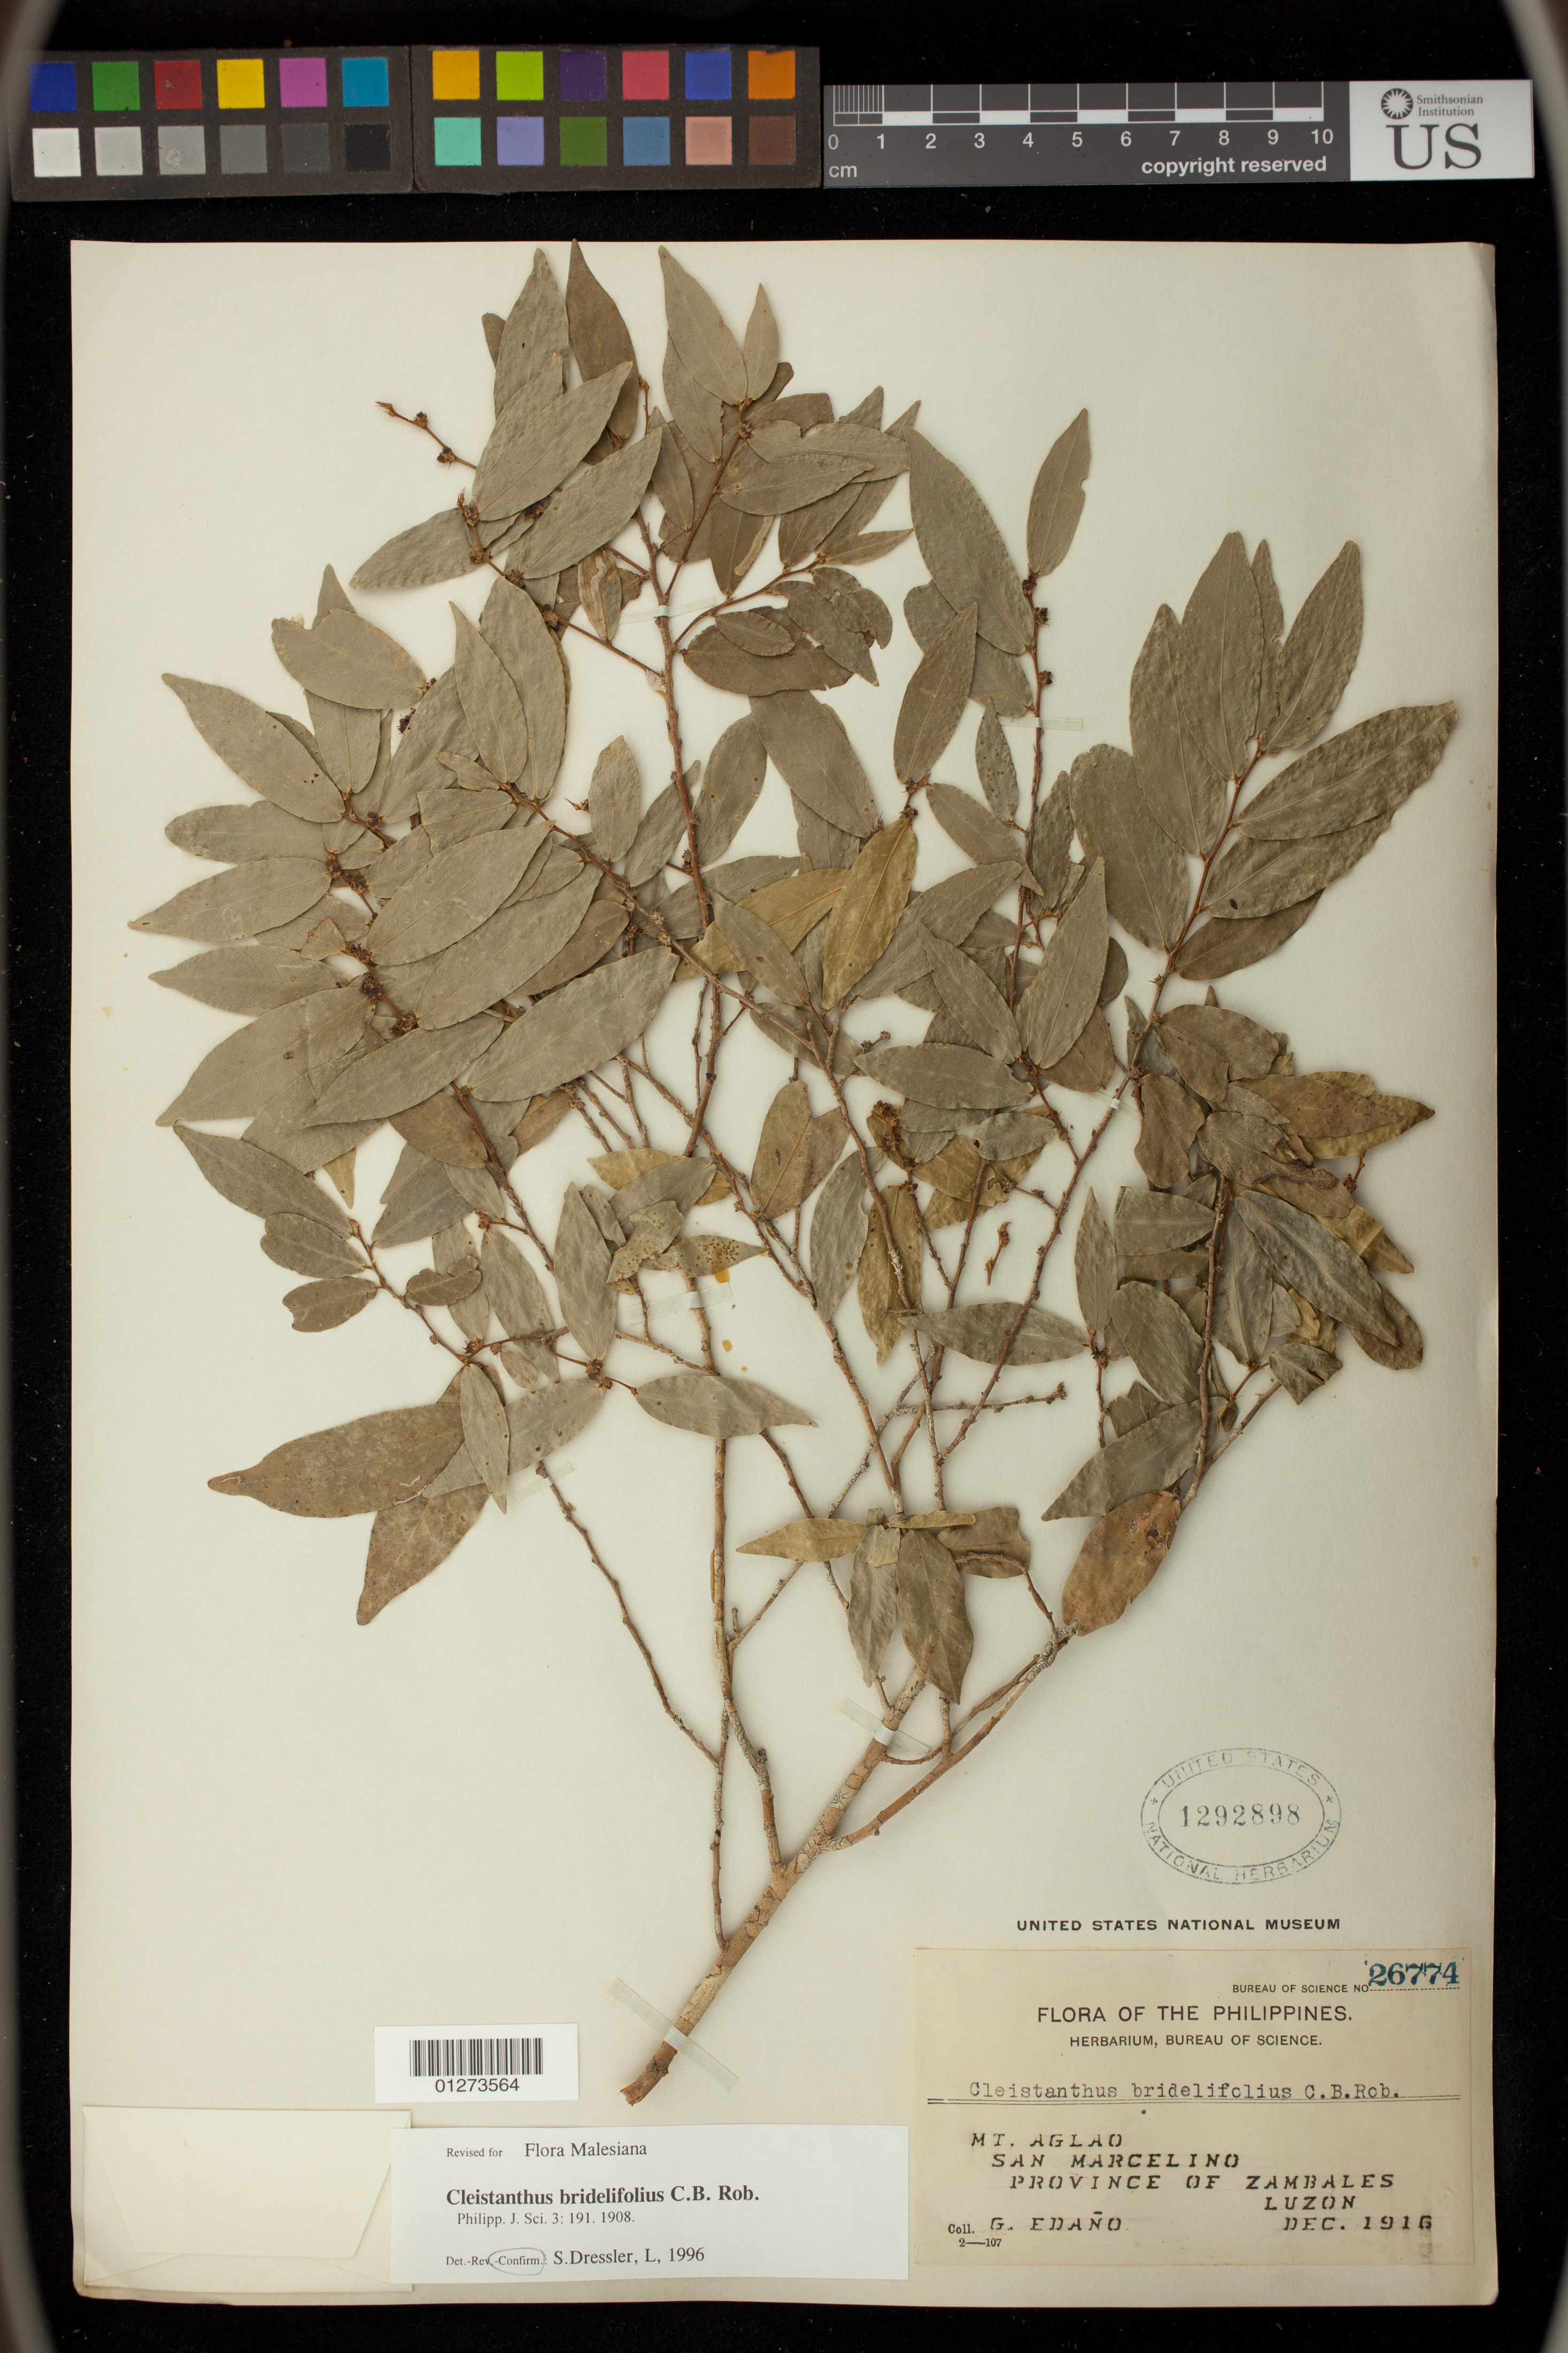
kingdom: Plantae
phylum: Tracheophyta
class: Magnoliopsida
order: Malpighiales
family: Phyllanthaceae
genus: Cleistanthus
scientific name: Cleistanthus brideliifolius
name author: C.B. Rob.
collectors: G. Edaño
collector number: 26774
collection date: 1916-12-01/1916-12-31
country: Philippines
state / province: Central Luzon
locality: Mt. Aglao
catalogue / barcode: US 1292898